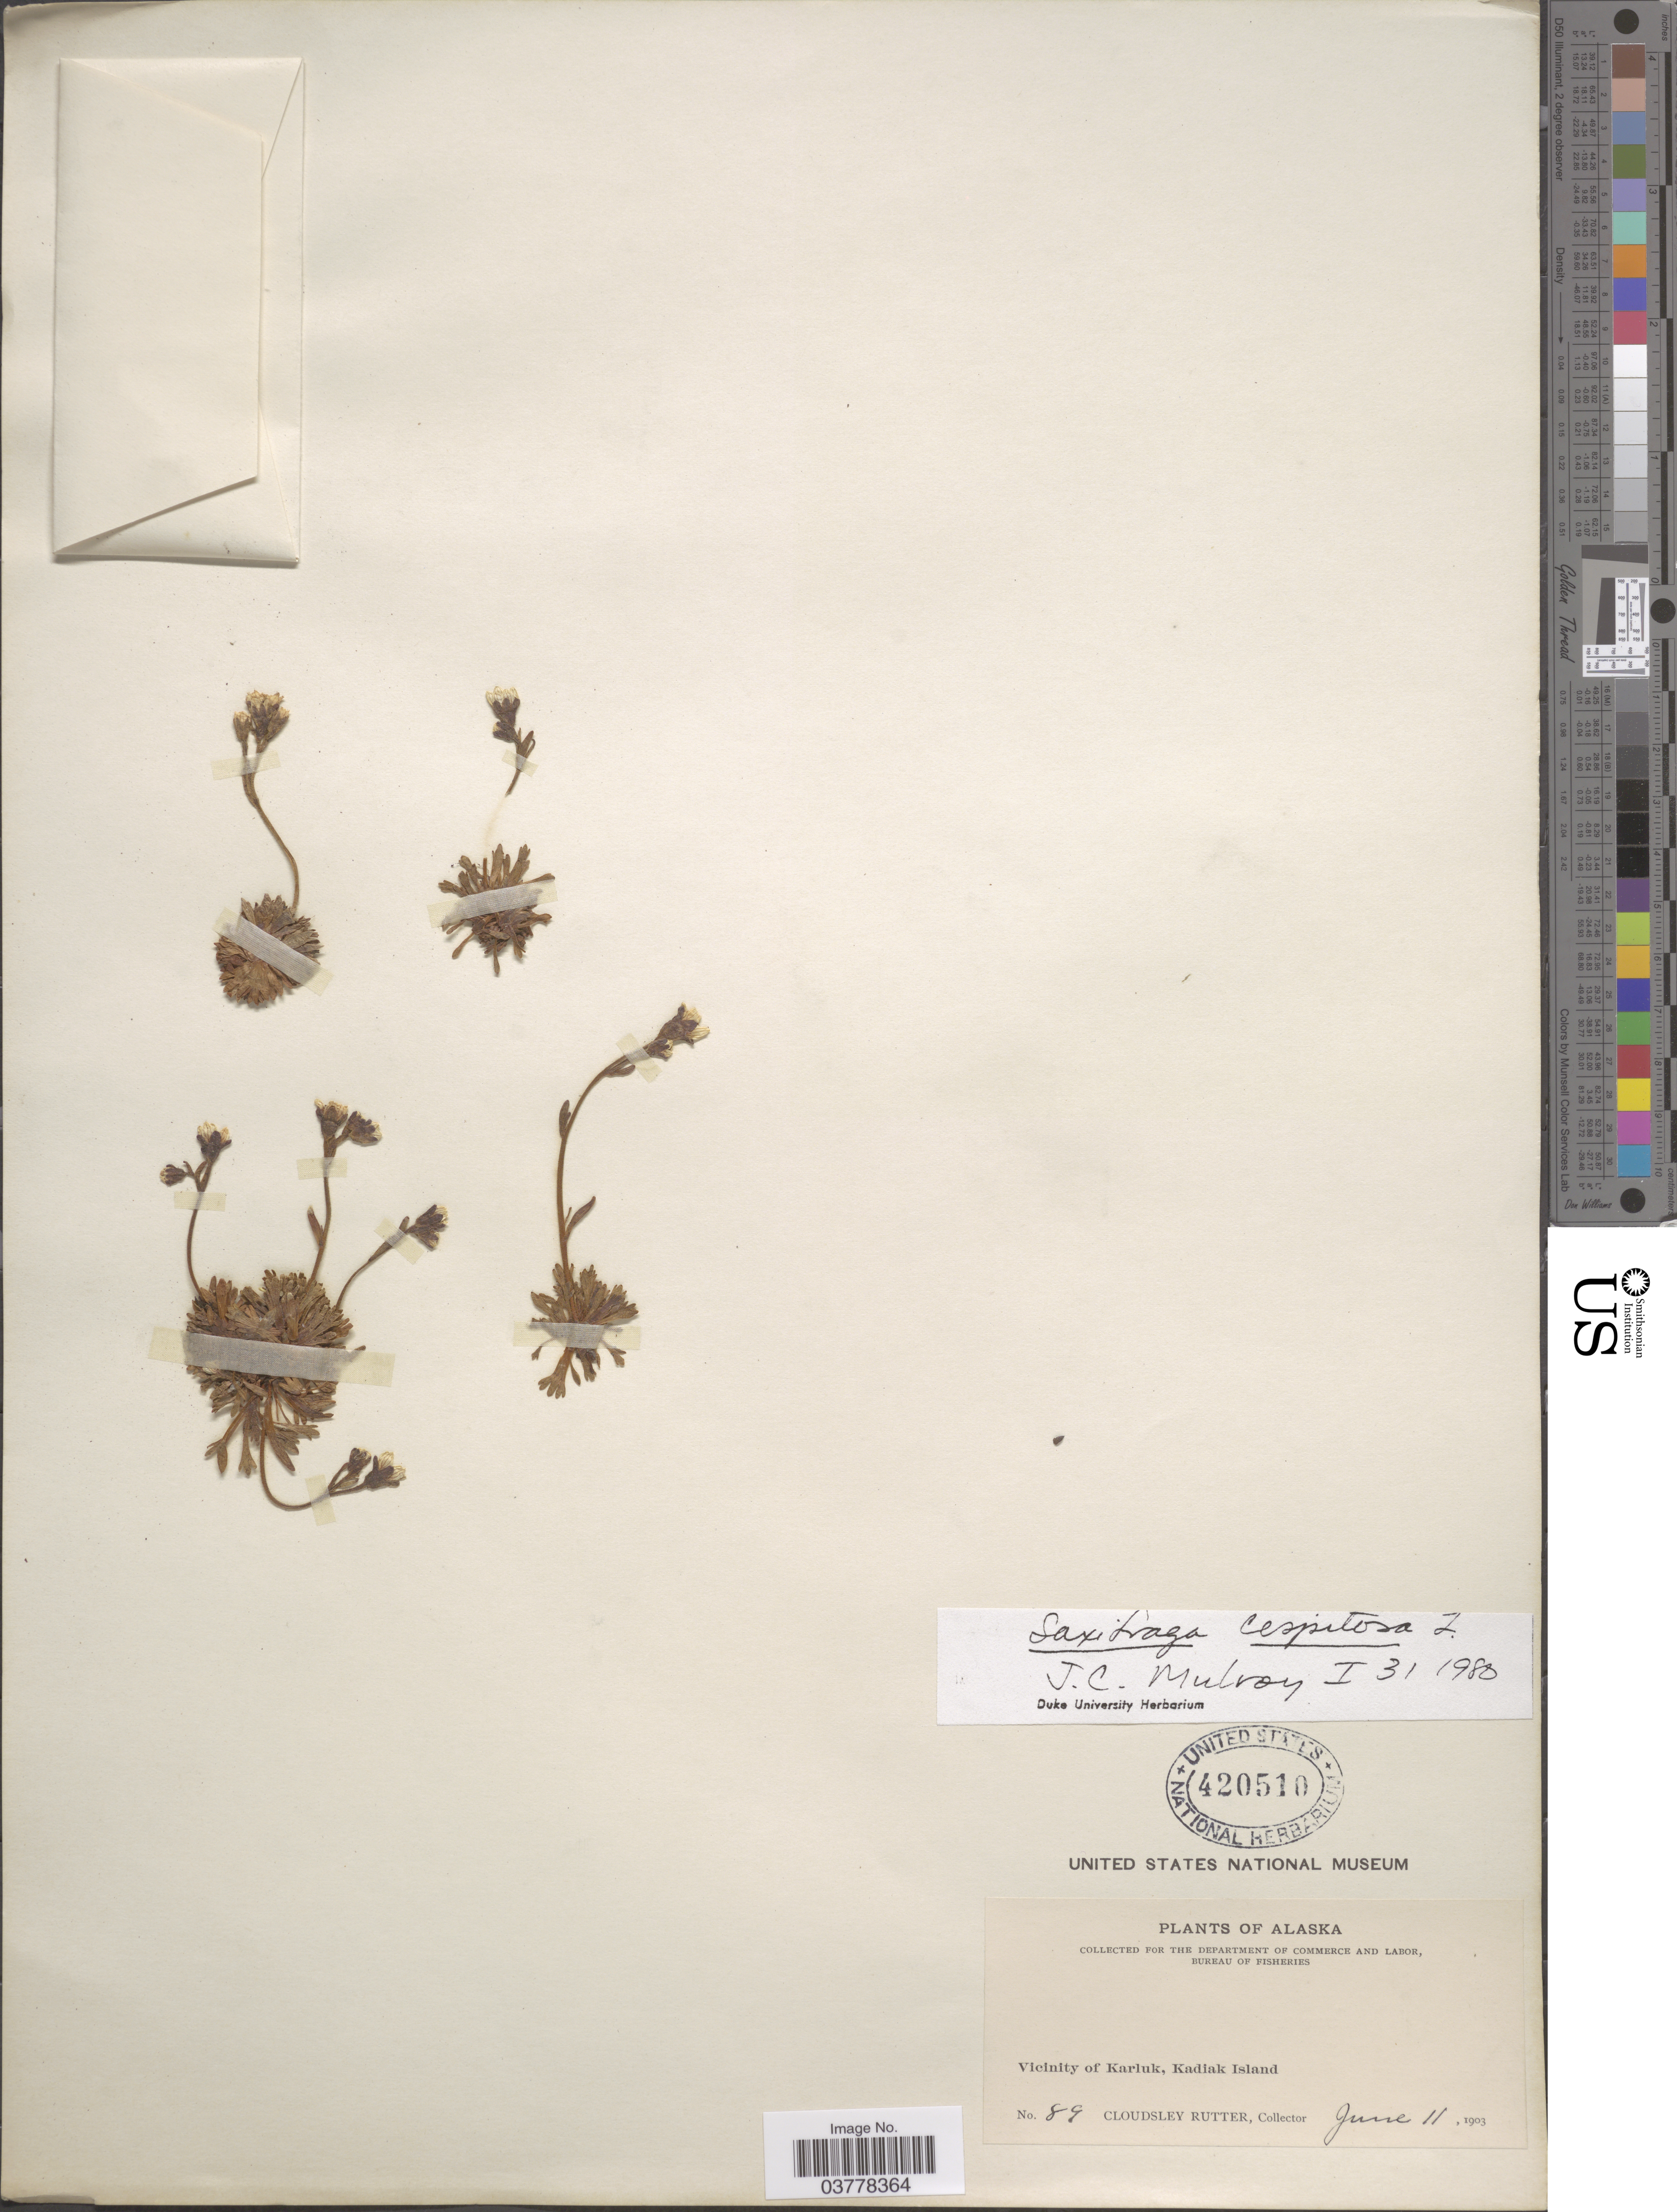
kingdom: Plantae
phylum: Tracheophyta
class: Magnoliopsida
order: Saxifragales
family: Saxifragaceae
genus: Saxifraga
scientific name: Saxifraga caespitosa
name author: L.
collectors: C. Rutter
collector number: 89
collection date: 1903-06-11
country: United States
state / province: Alaska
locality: Vicinity of Karluk, Kadiak Island.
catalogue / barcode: US 420510